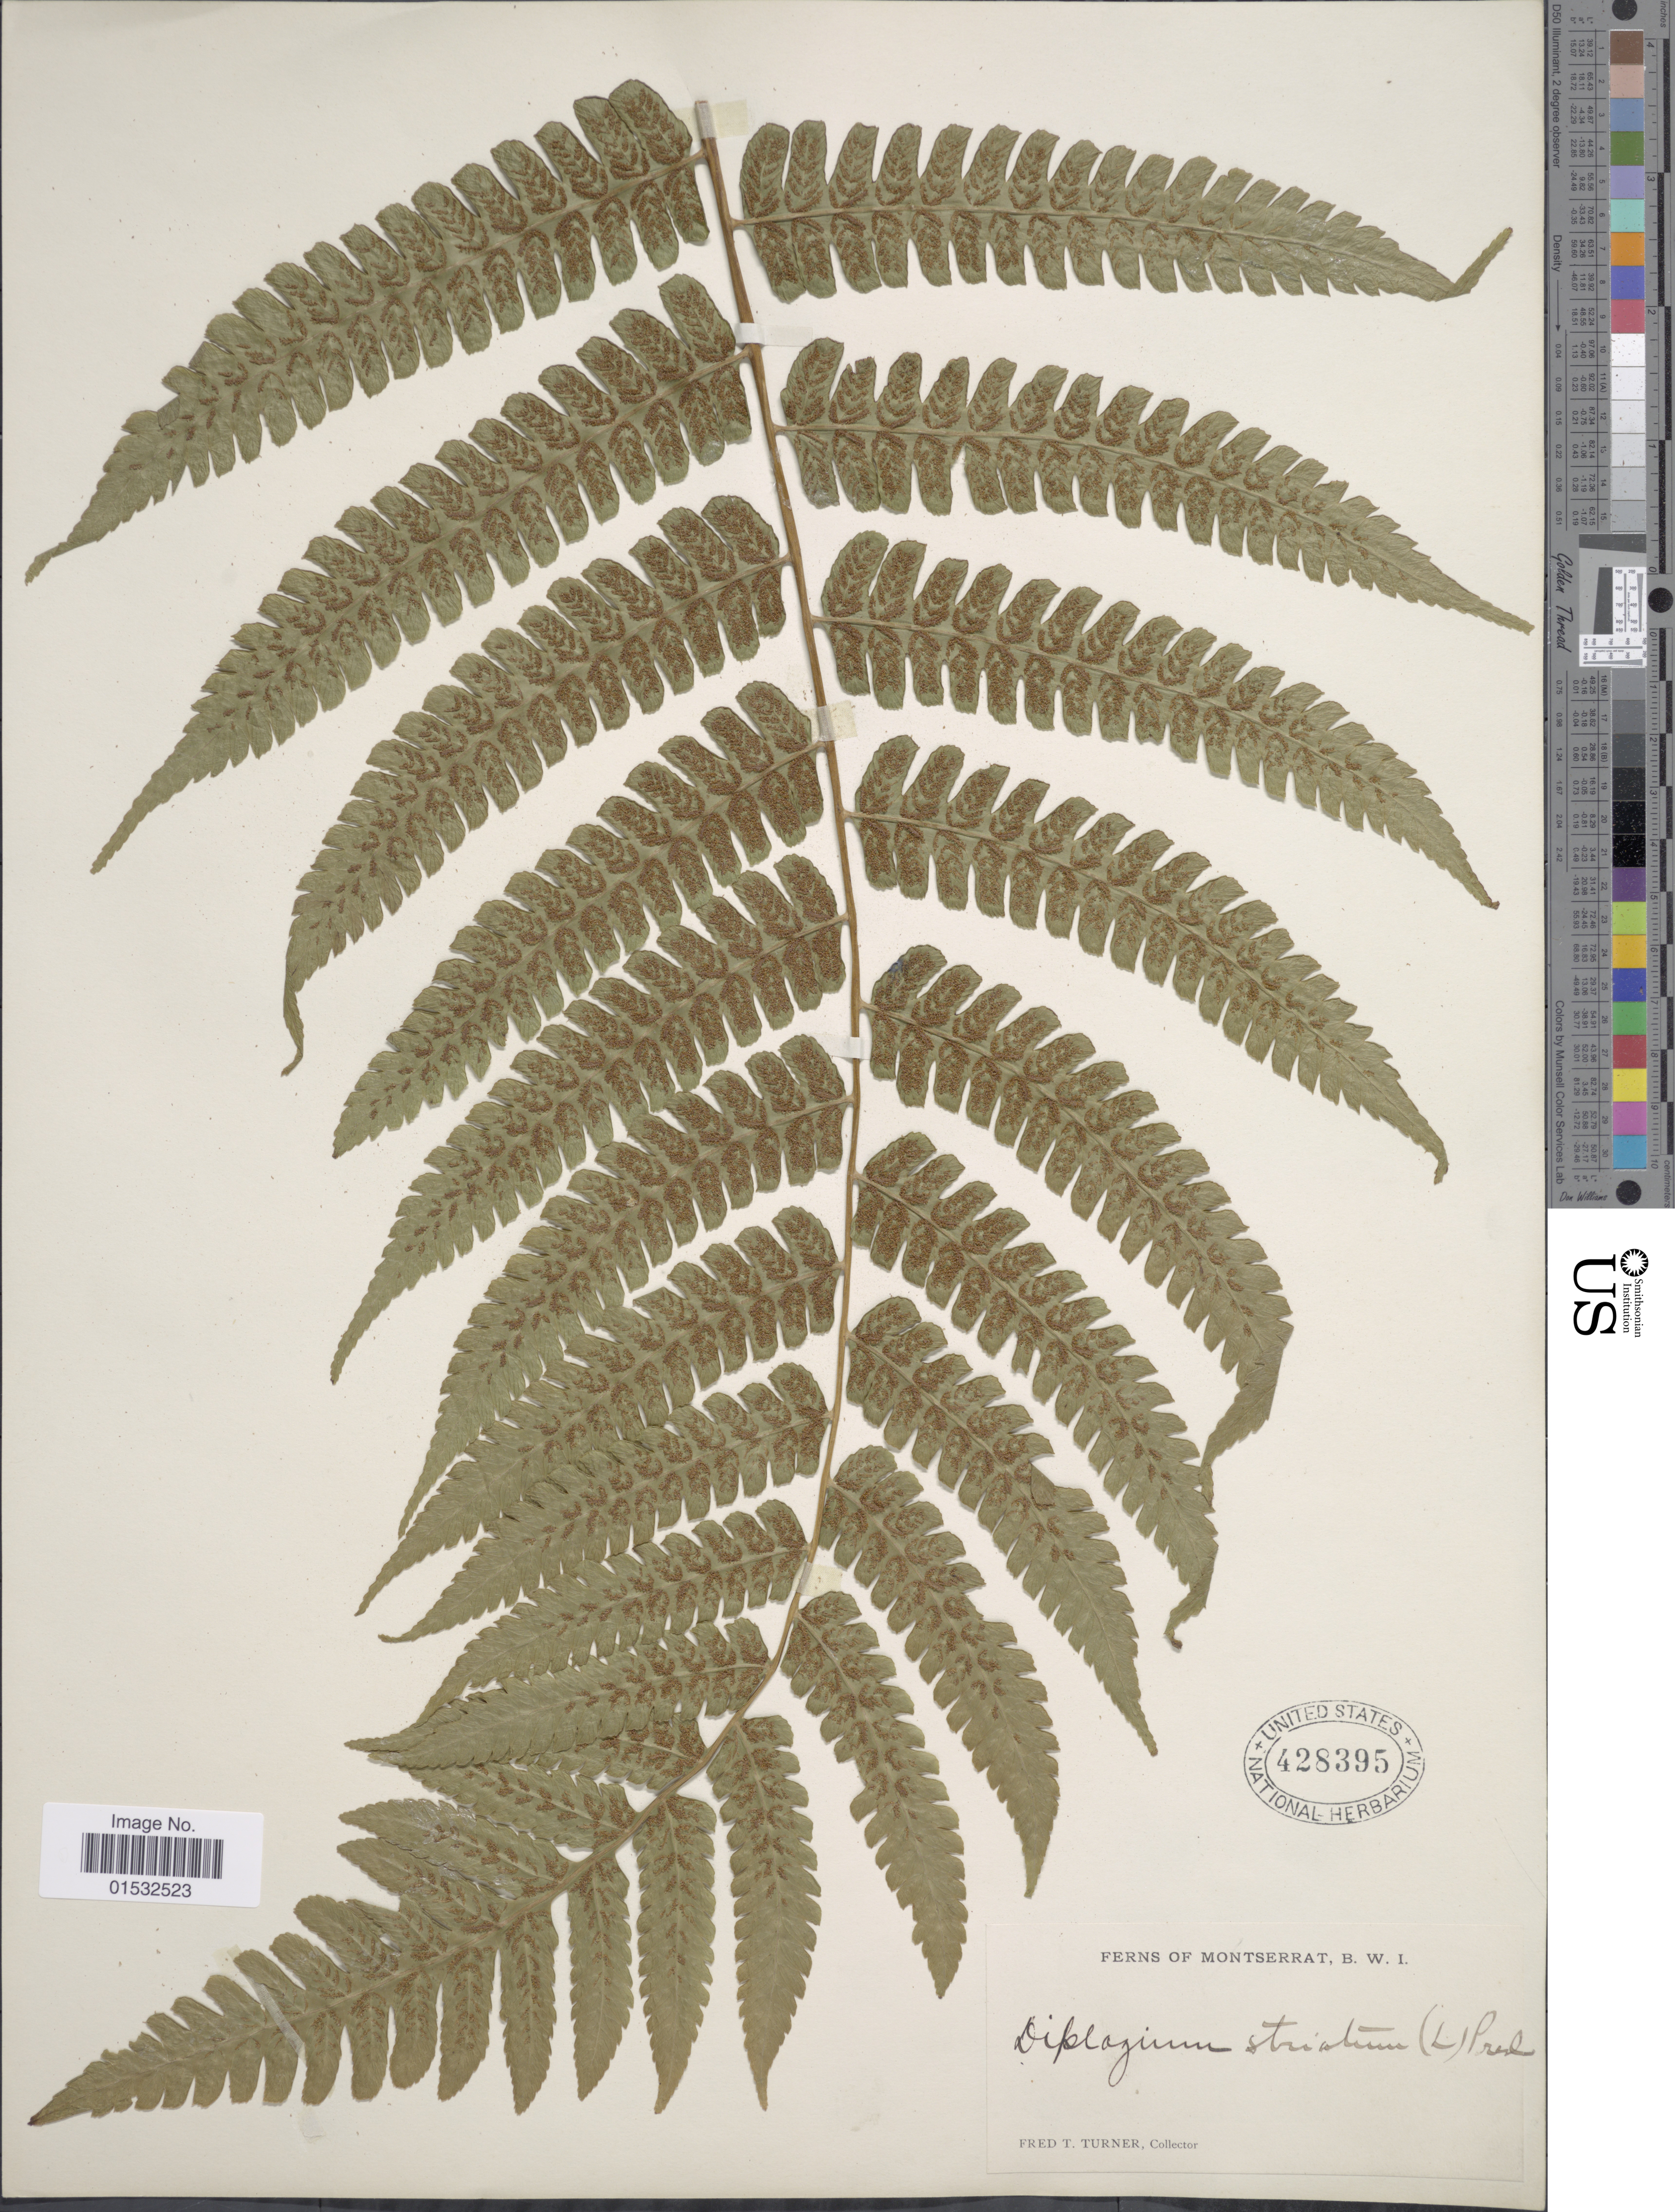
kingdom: Plantae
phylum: Tracheophyta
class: Polypodiopsida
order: Polypodiales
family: Athyriaceae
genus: Diplazium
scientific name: Diplazium striatum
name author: (L.) C. Presl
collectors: F. T. Turner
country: Montserrat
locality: B. W. I.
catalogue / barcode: US 428395